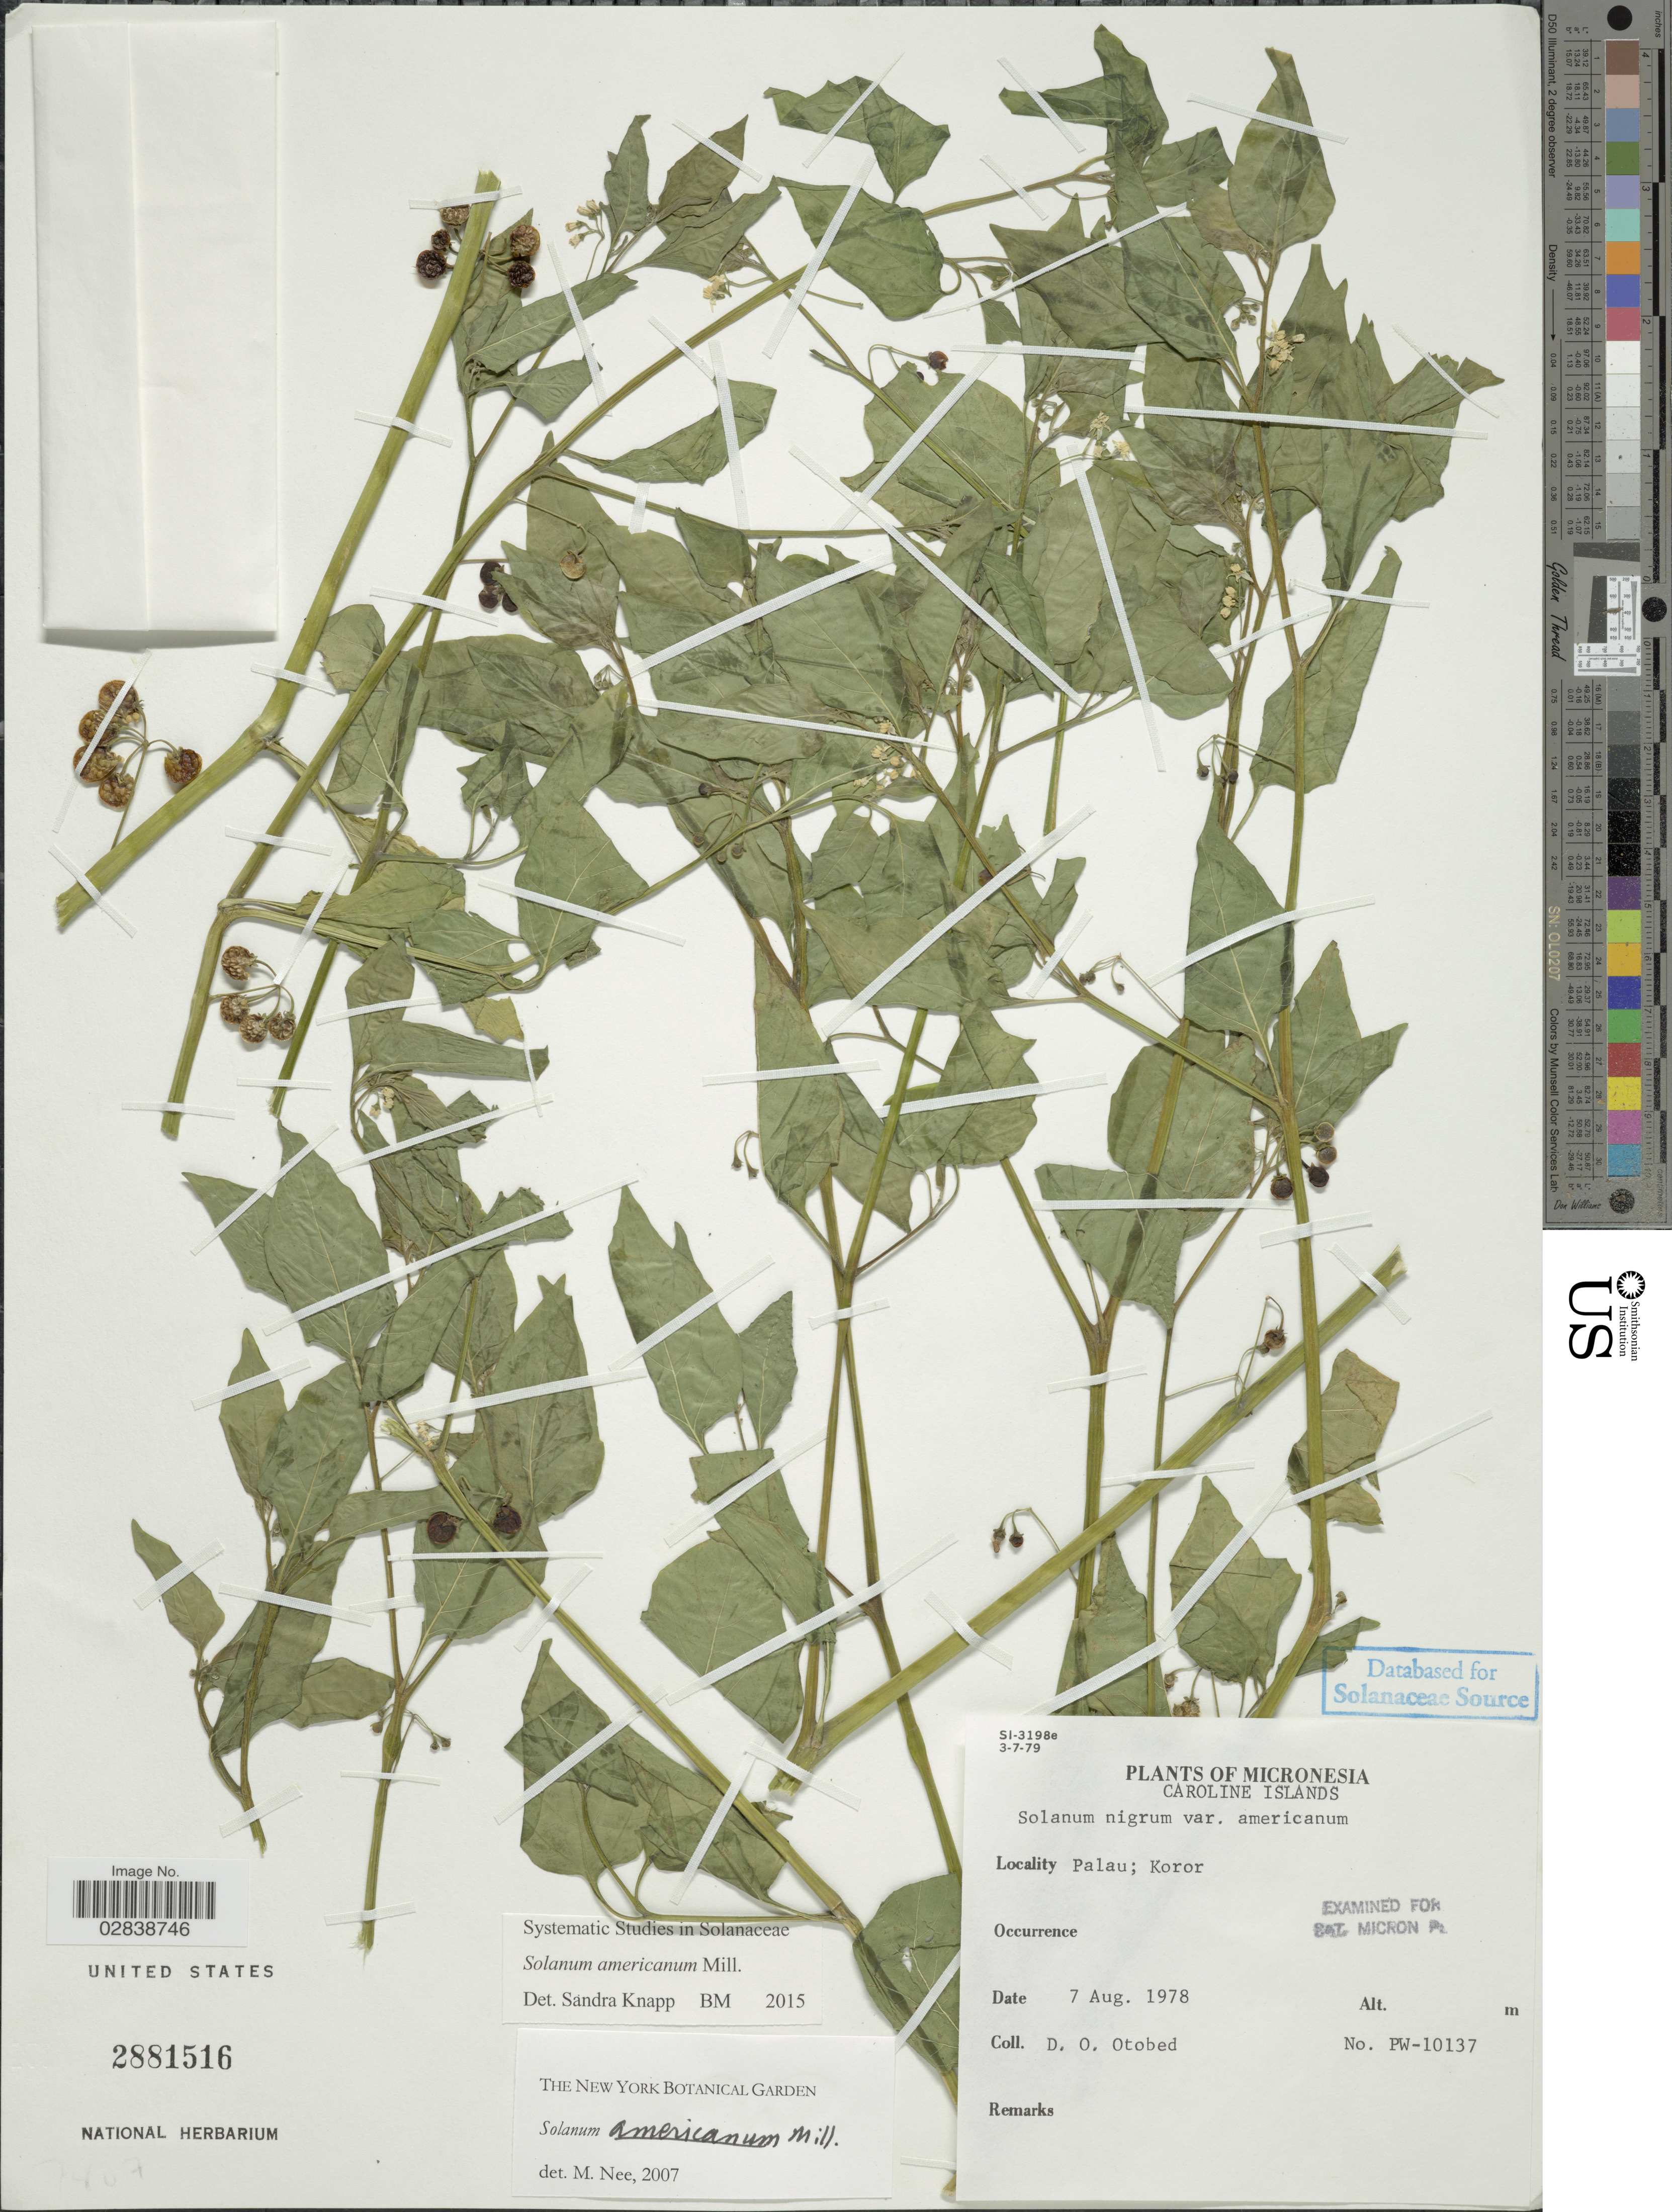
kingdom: Plantae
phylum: Tracheophyta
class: Magnoliopsida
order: Solanales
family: Solanaceae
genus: Solanum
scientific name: Solanum americanum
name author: Mill.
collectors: D. O. Otobed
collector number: PW-10137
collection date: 1978-09-07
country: Palau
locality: Micronesia, Caroline Islands. Palau; Koror.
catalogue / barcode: US 2881516